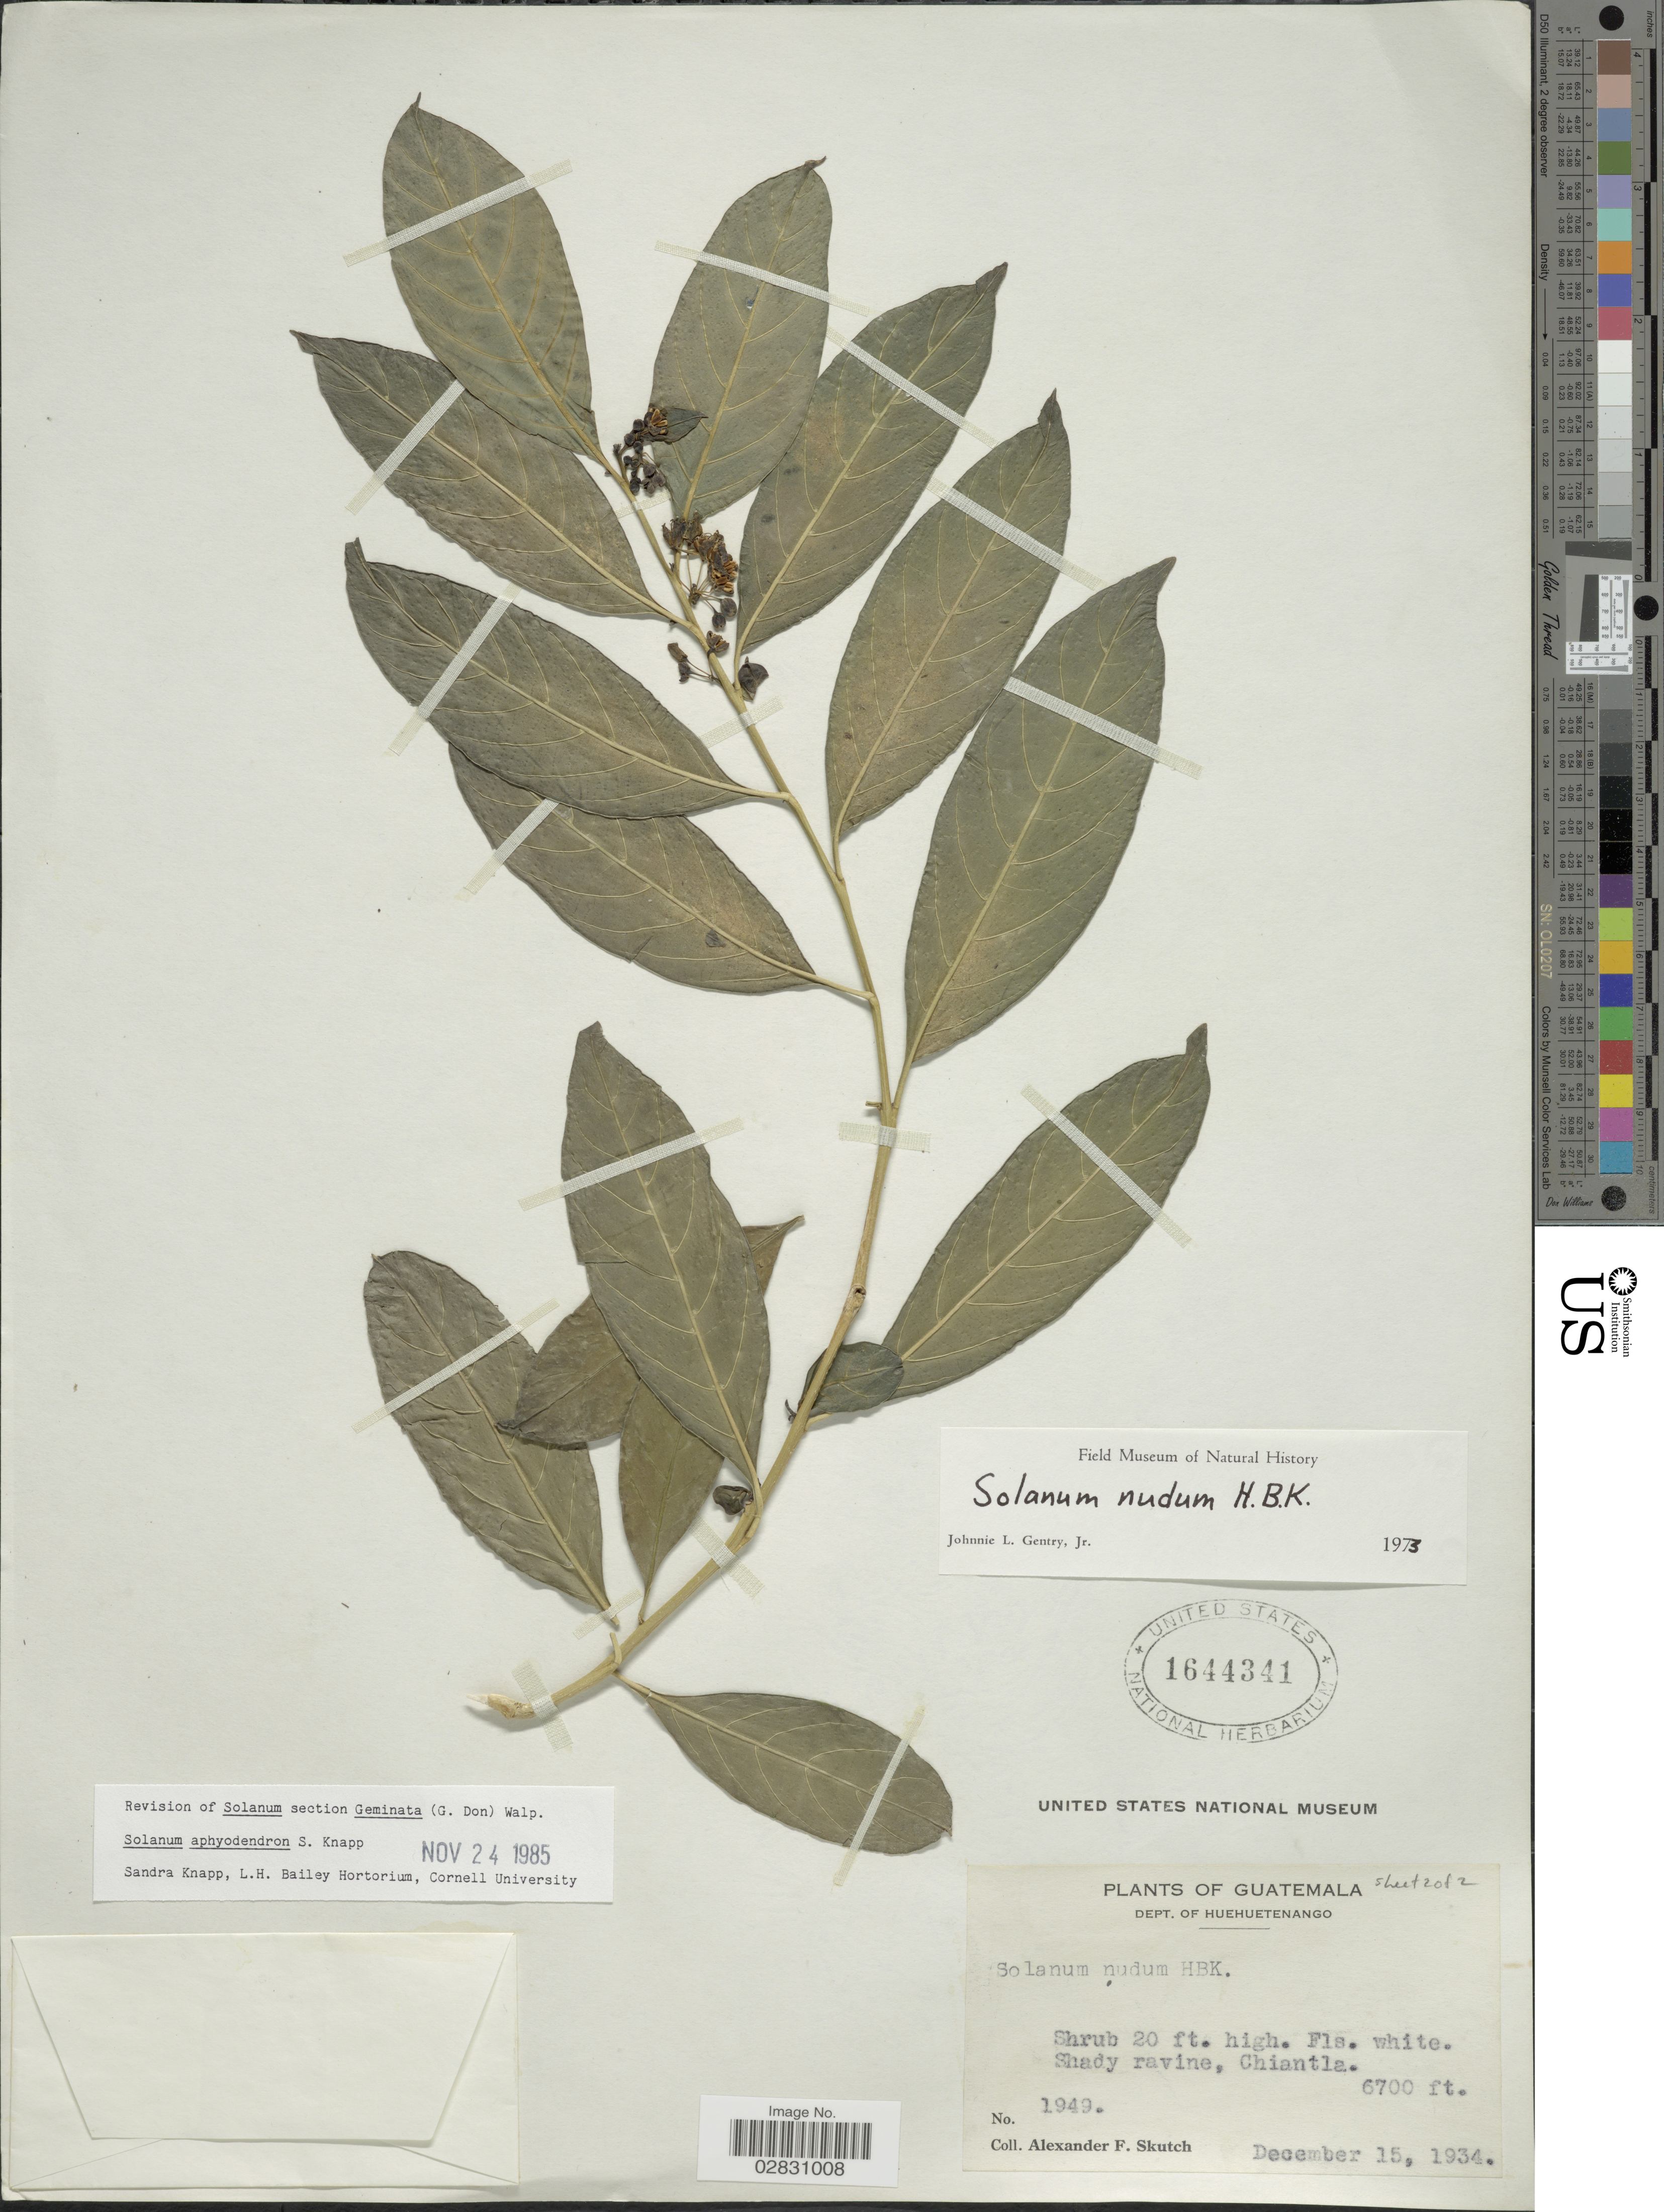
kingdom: Plantae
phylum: Tracheophyta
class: Magnoliopsida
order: Solanales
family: Solanaceae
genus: Solanum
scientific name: Solanum aphyodendron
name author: S. Knapp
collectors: A. F. Skutch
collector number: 1949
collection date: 1934-12-15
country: Guatemala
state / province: Huehuetenango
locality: Dept. of Huehuetenango. Shady ravine, Chiantla.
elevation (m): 2042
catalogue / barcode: US 1644341